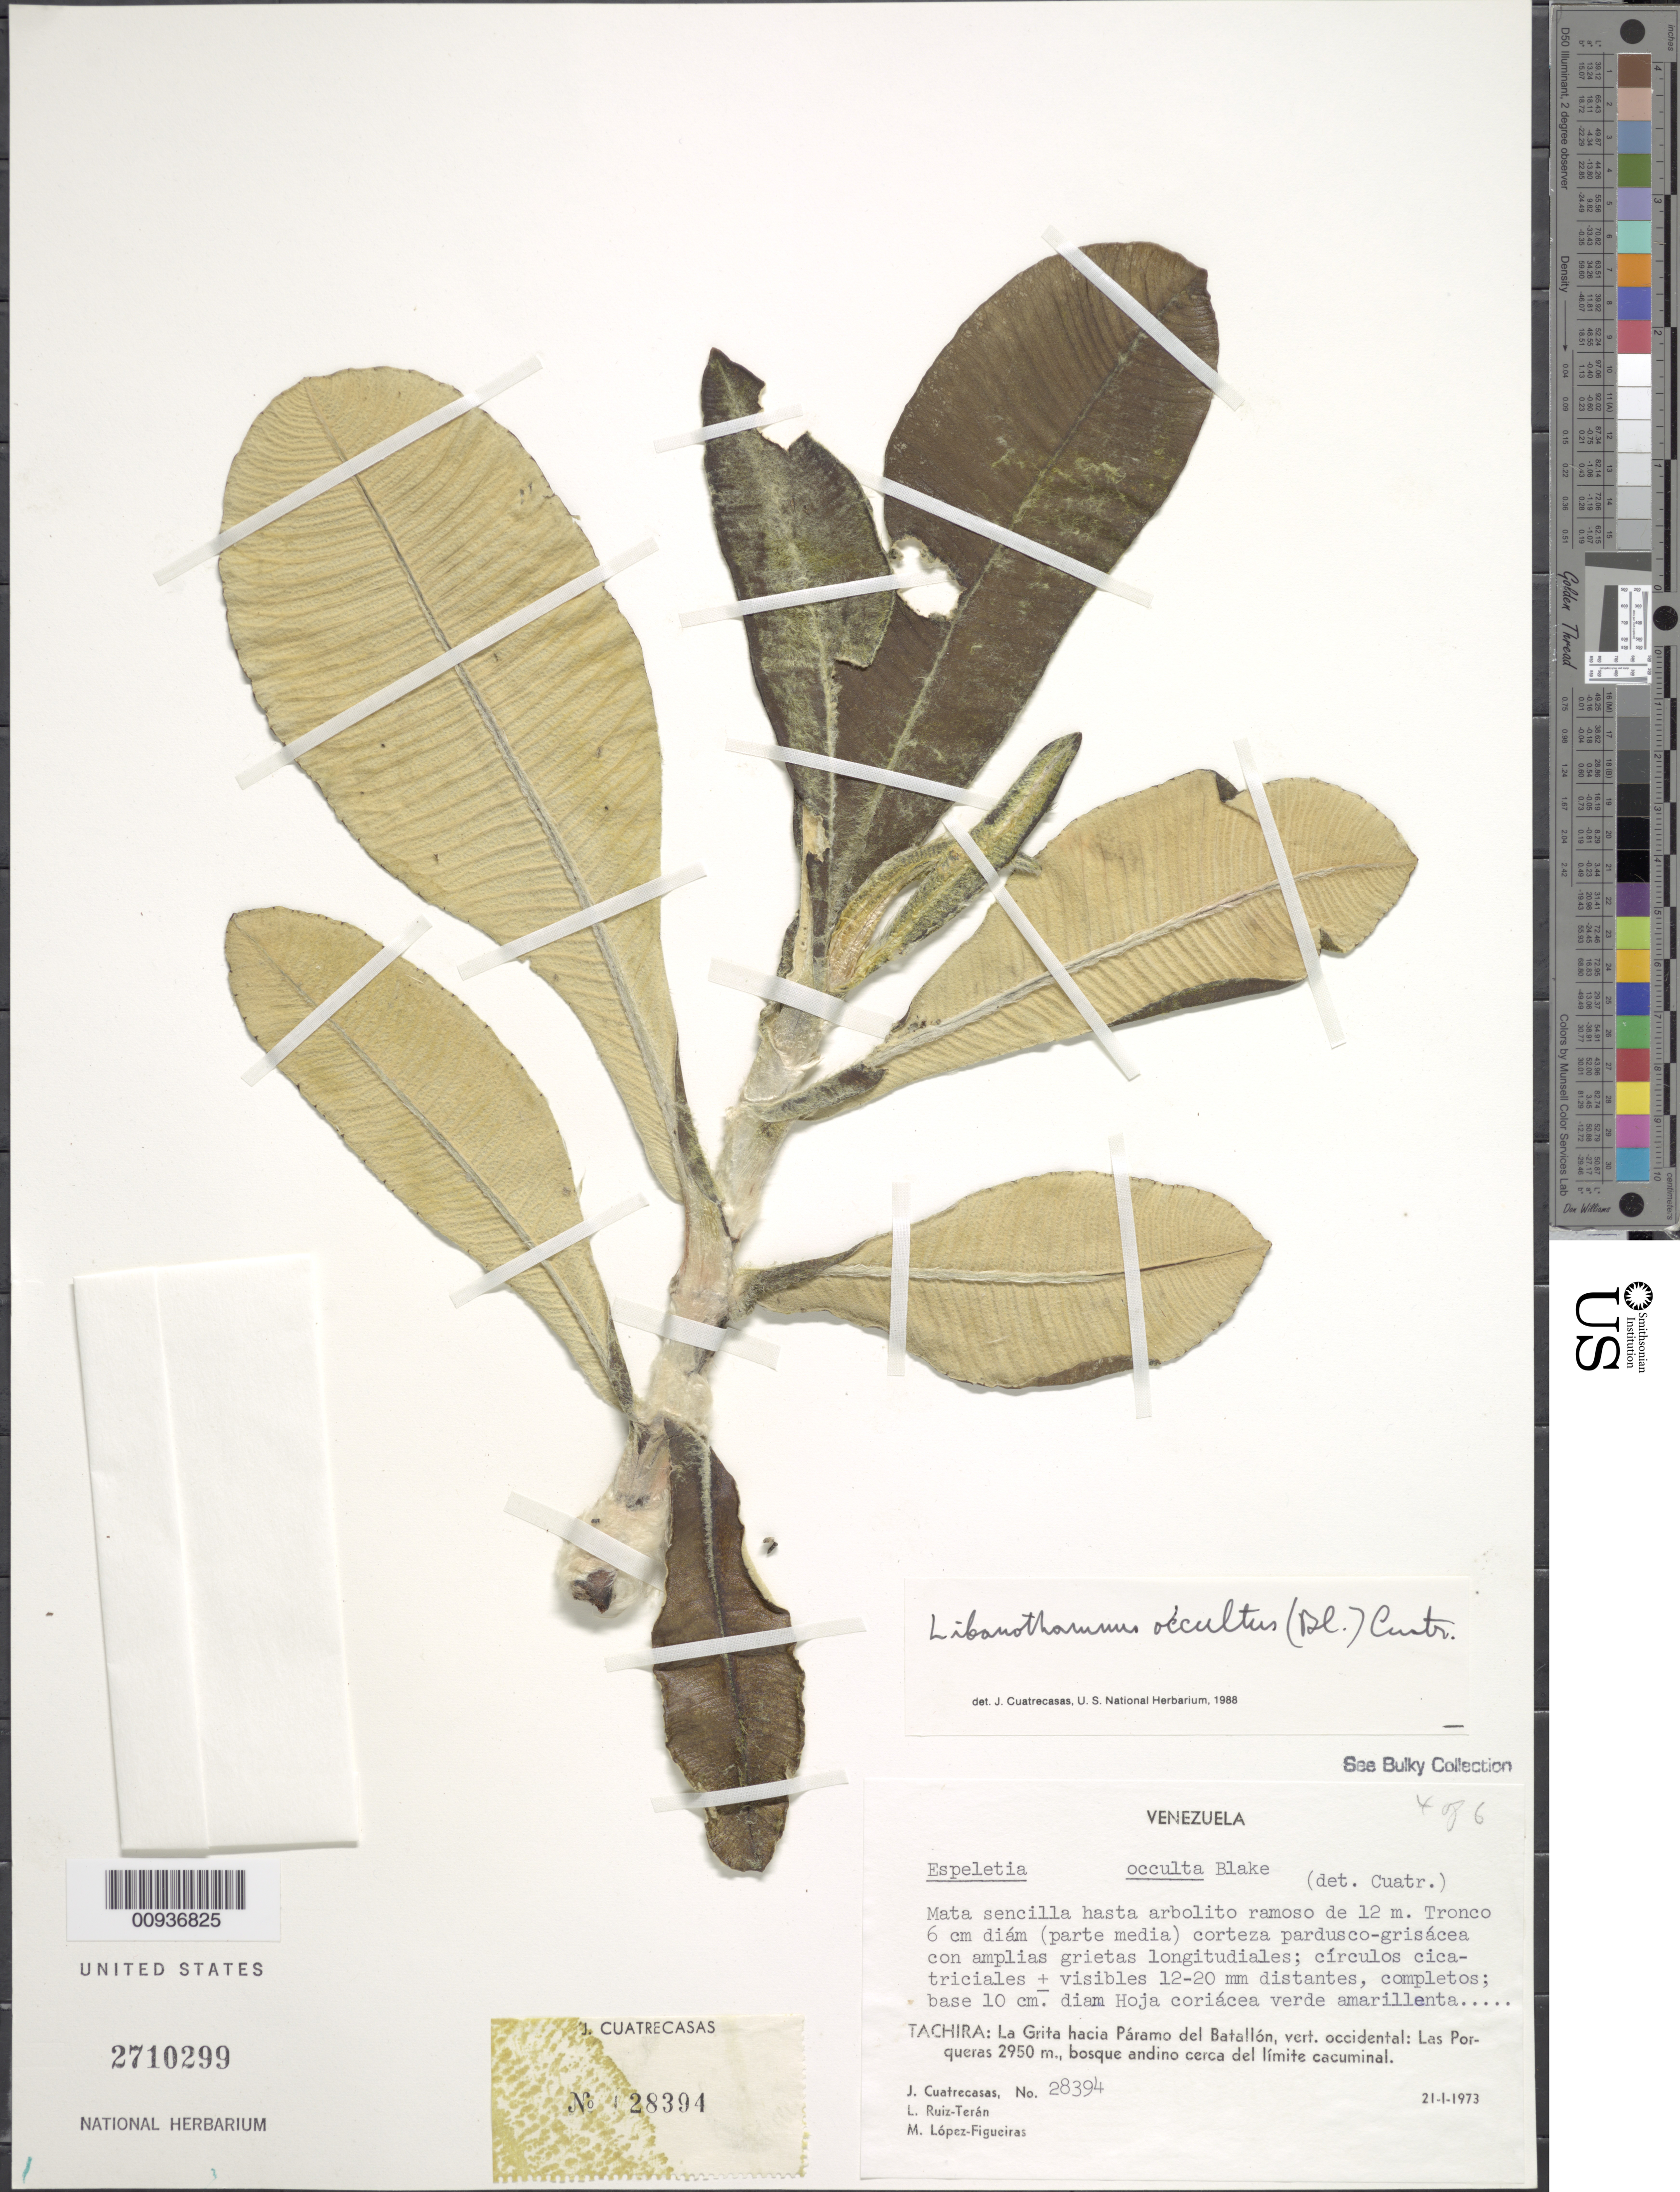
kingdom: Plantae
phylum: Tracheophyta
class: Magnoliopsida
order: Asterales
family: Asteraceae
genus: Libanothamnus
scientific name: Libanothamnus occultus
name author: (S.F. Blake) Cuatrec.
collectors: J. Cuatrecasas, L. E. Ruíz-Terán & M. López Figueiras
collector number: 28394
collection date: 1973-01-21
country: Venezuela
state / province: Tachira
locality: La Grita hacia Paramo del Batallon, vert. occidental, Las Porqueras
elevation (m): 2950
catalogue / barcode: US 2710299